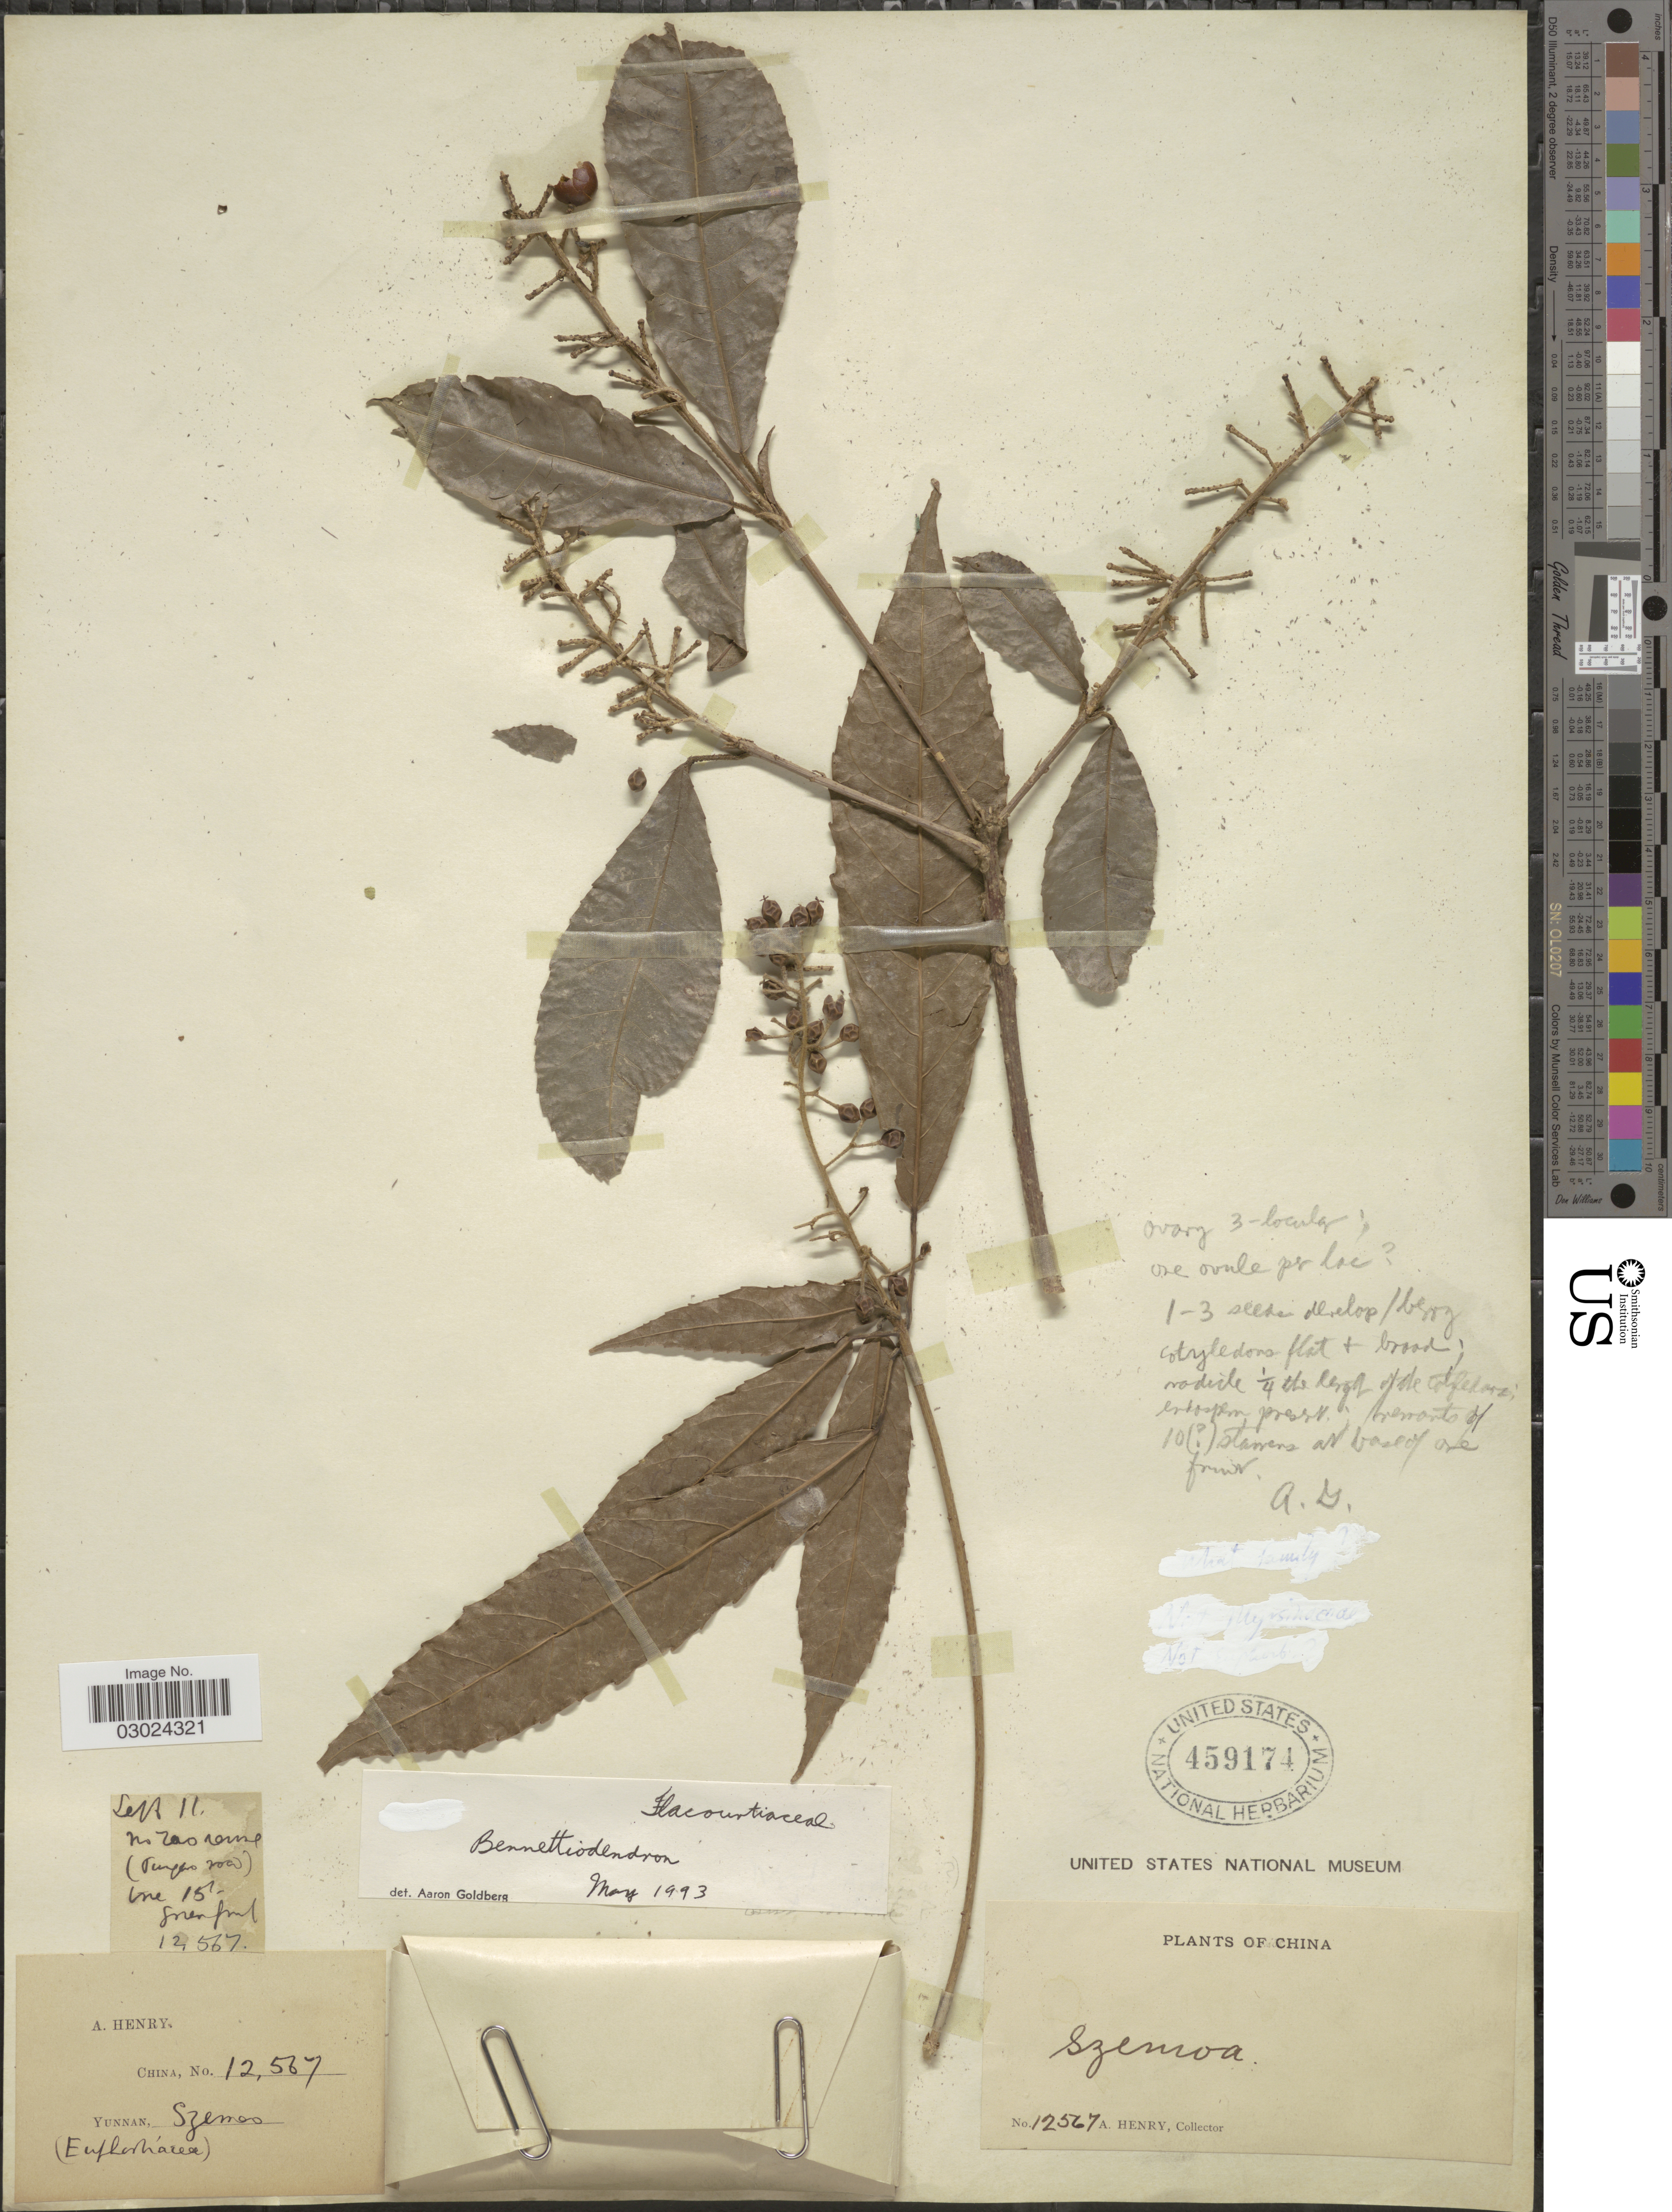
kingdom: Plantae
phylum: Tracheophyta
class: Magnoliopsida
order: Malpighiales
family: Salicaceae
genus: Bennettiodendron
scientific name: Bennettiodendron sp.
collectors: A. Henry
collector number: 12567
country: China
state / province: Yunnan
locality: Szemoa.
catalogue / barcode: US 459174